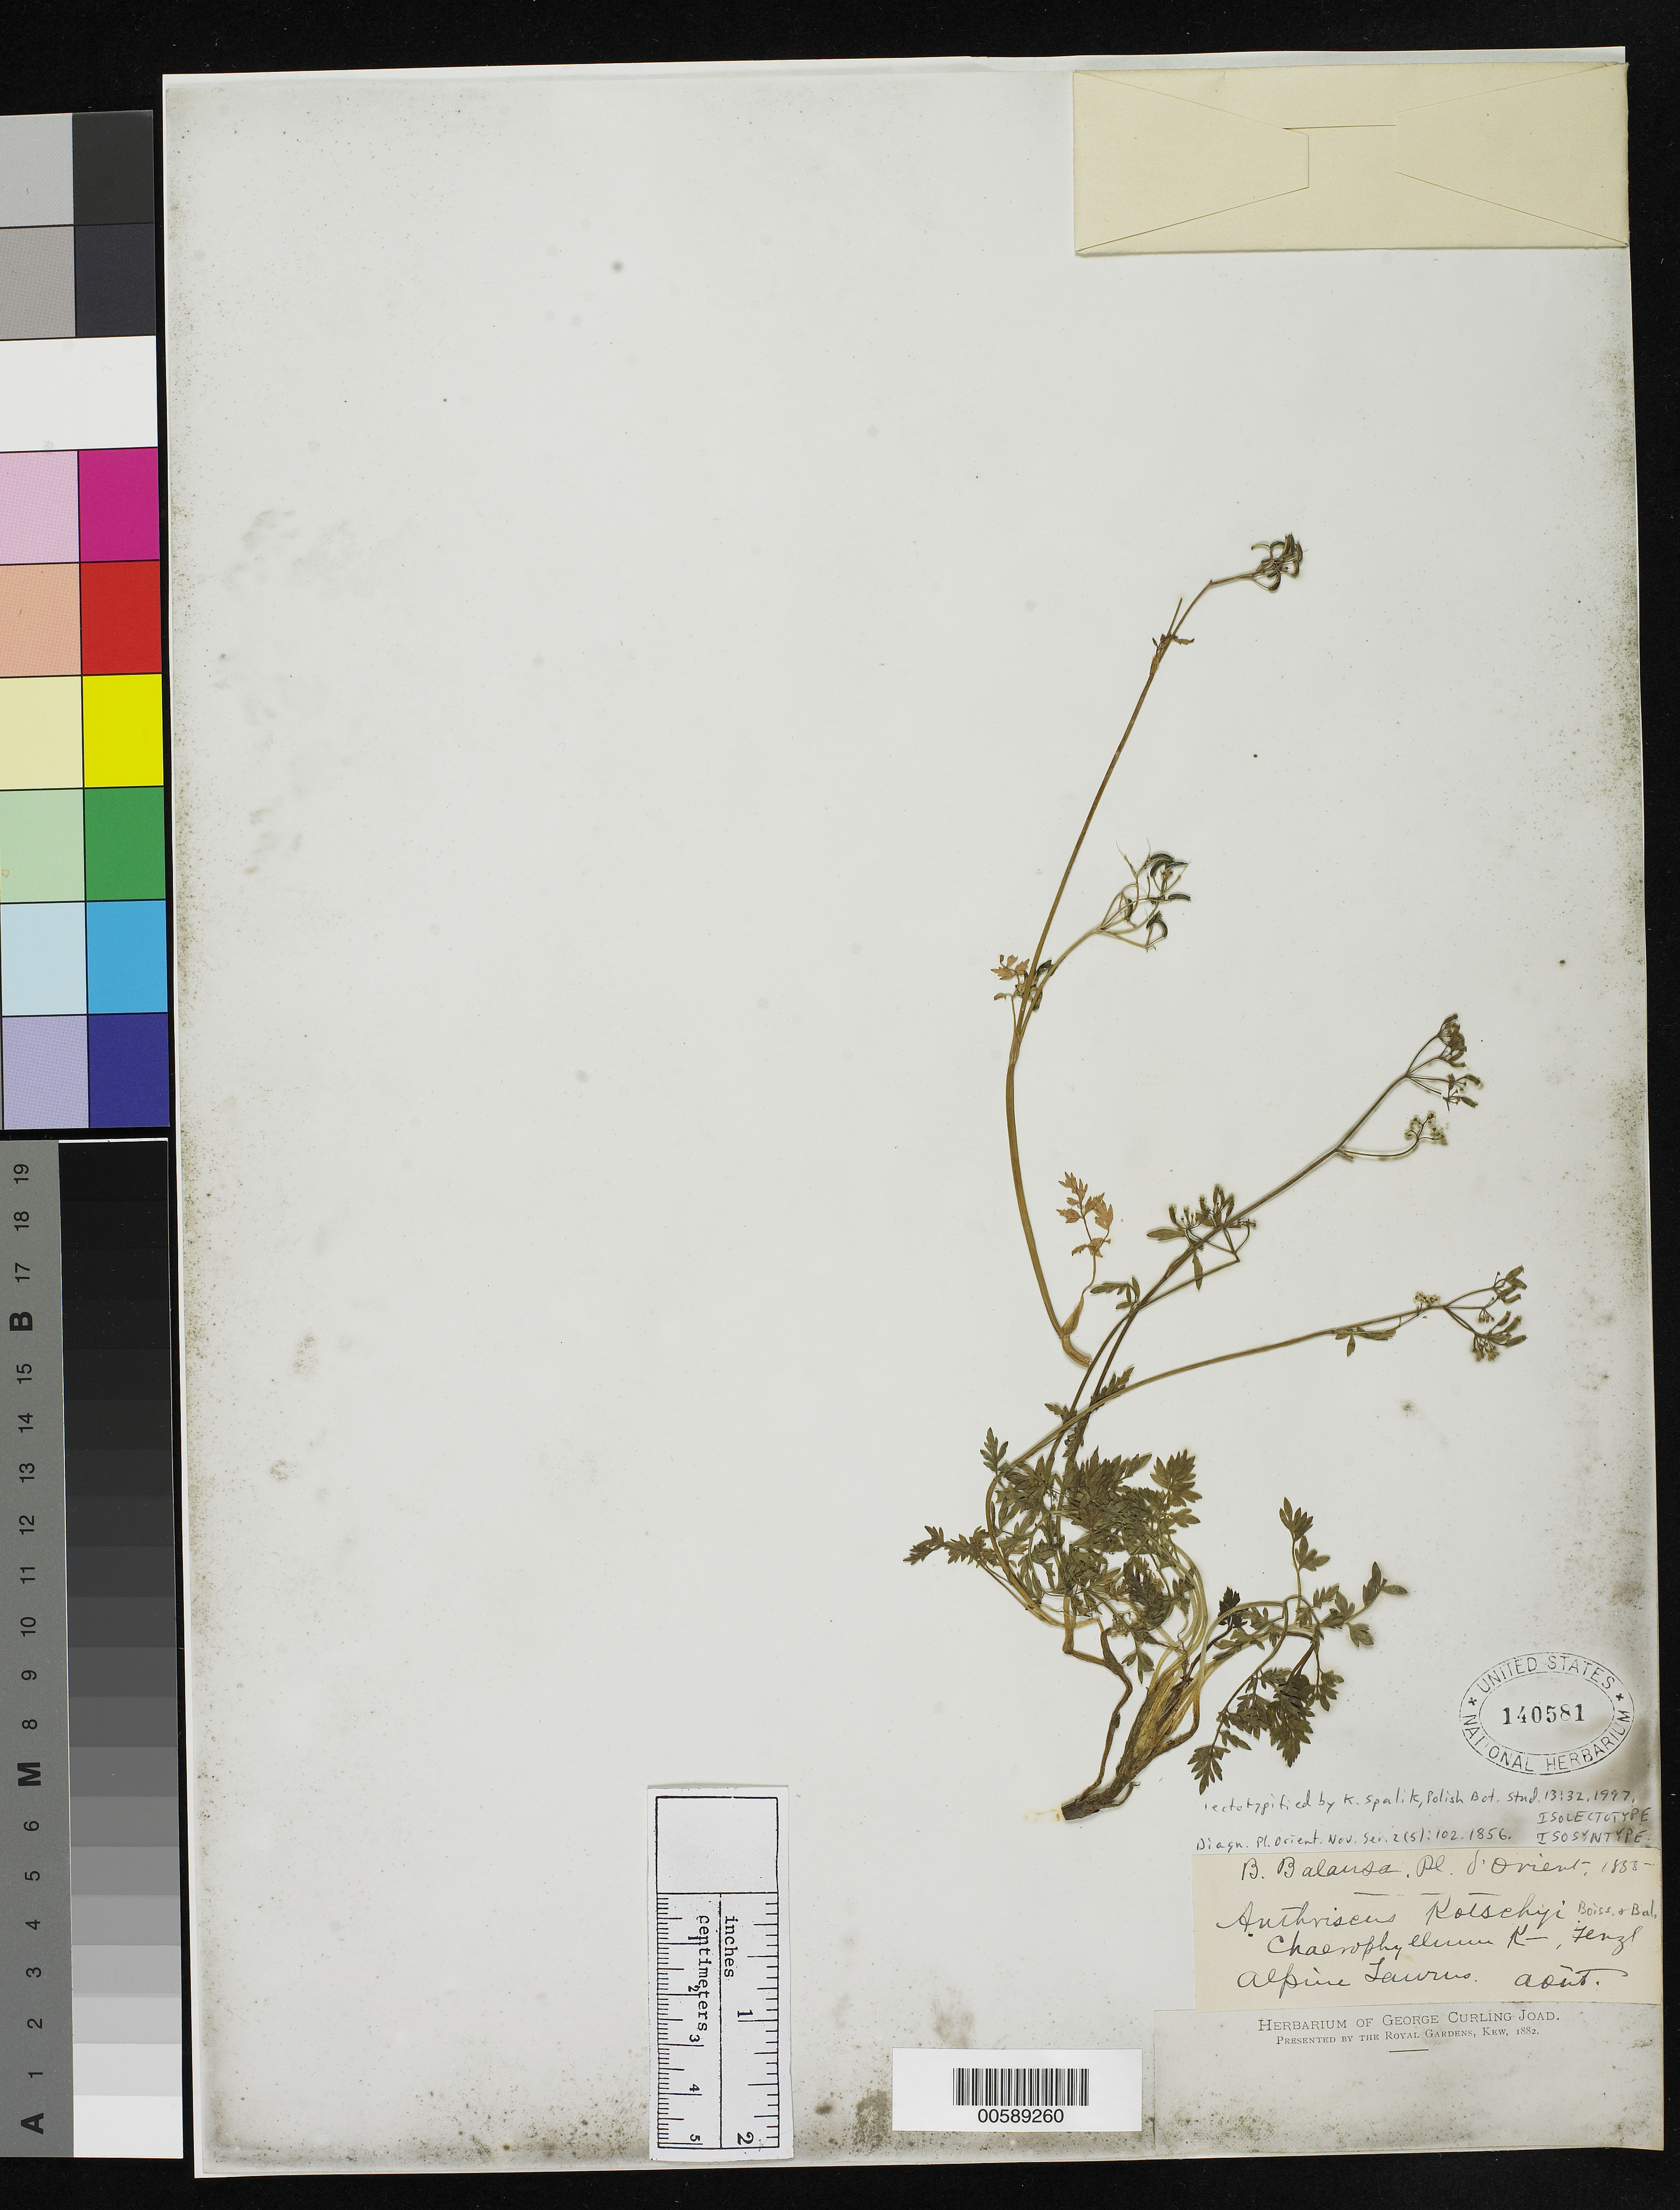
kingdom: Plantae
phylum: Tracheophyta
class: Magnoliopsida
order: Apiales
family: Apiaceae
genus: Anthriscus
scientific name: Anthriscus kotschyi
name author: Boiss. & Balansa in Boiss.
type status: Isolectotype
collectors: B. Balansa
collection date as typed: Aug 1855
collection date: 1855-08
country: Turkey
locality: Alpine Taurus.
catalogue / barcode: US 140581